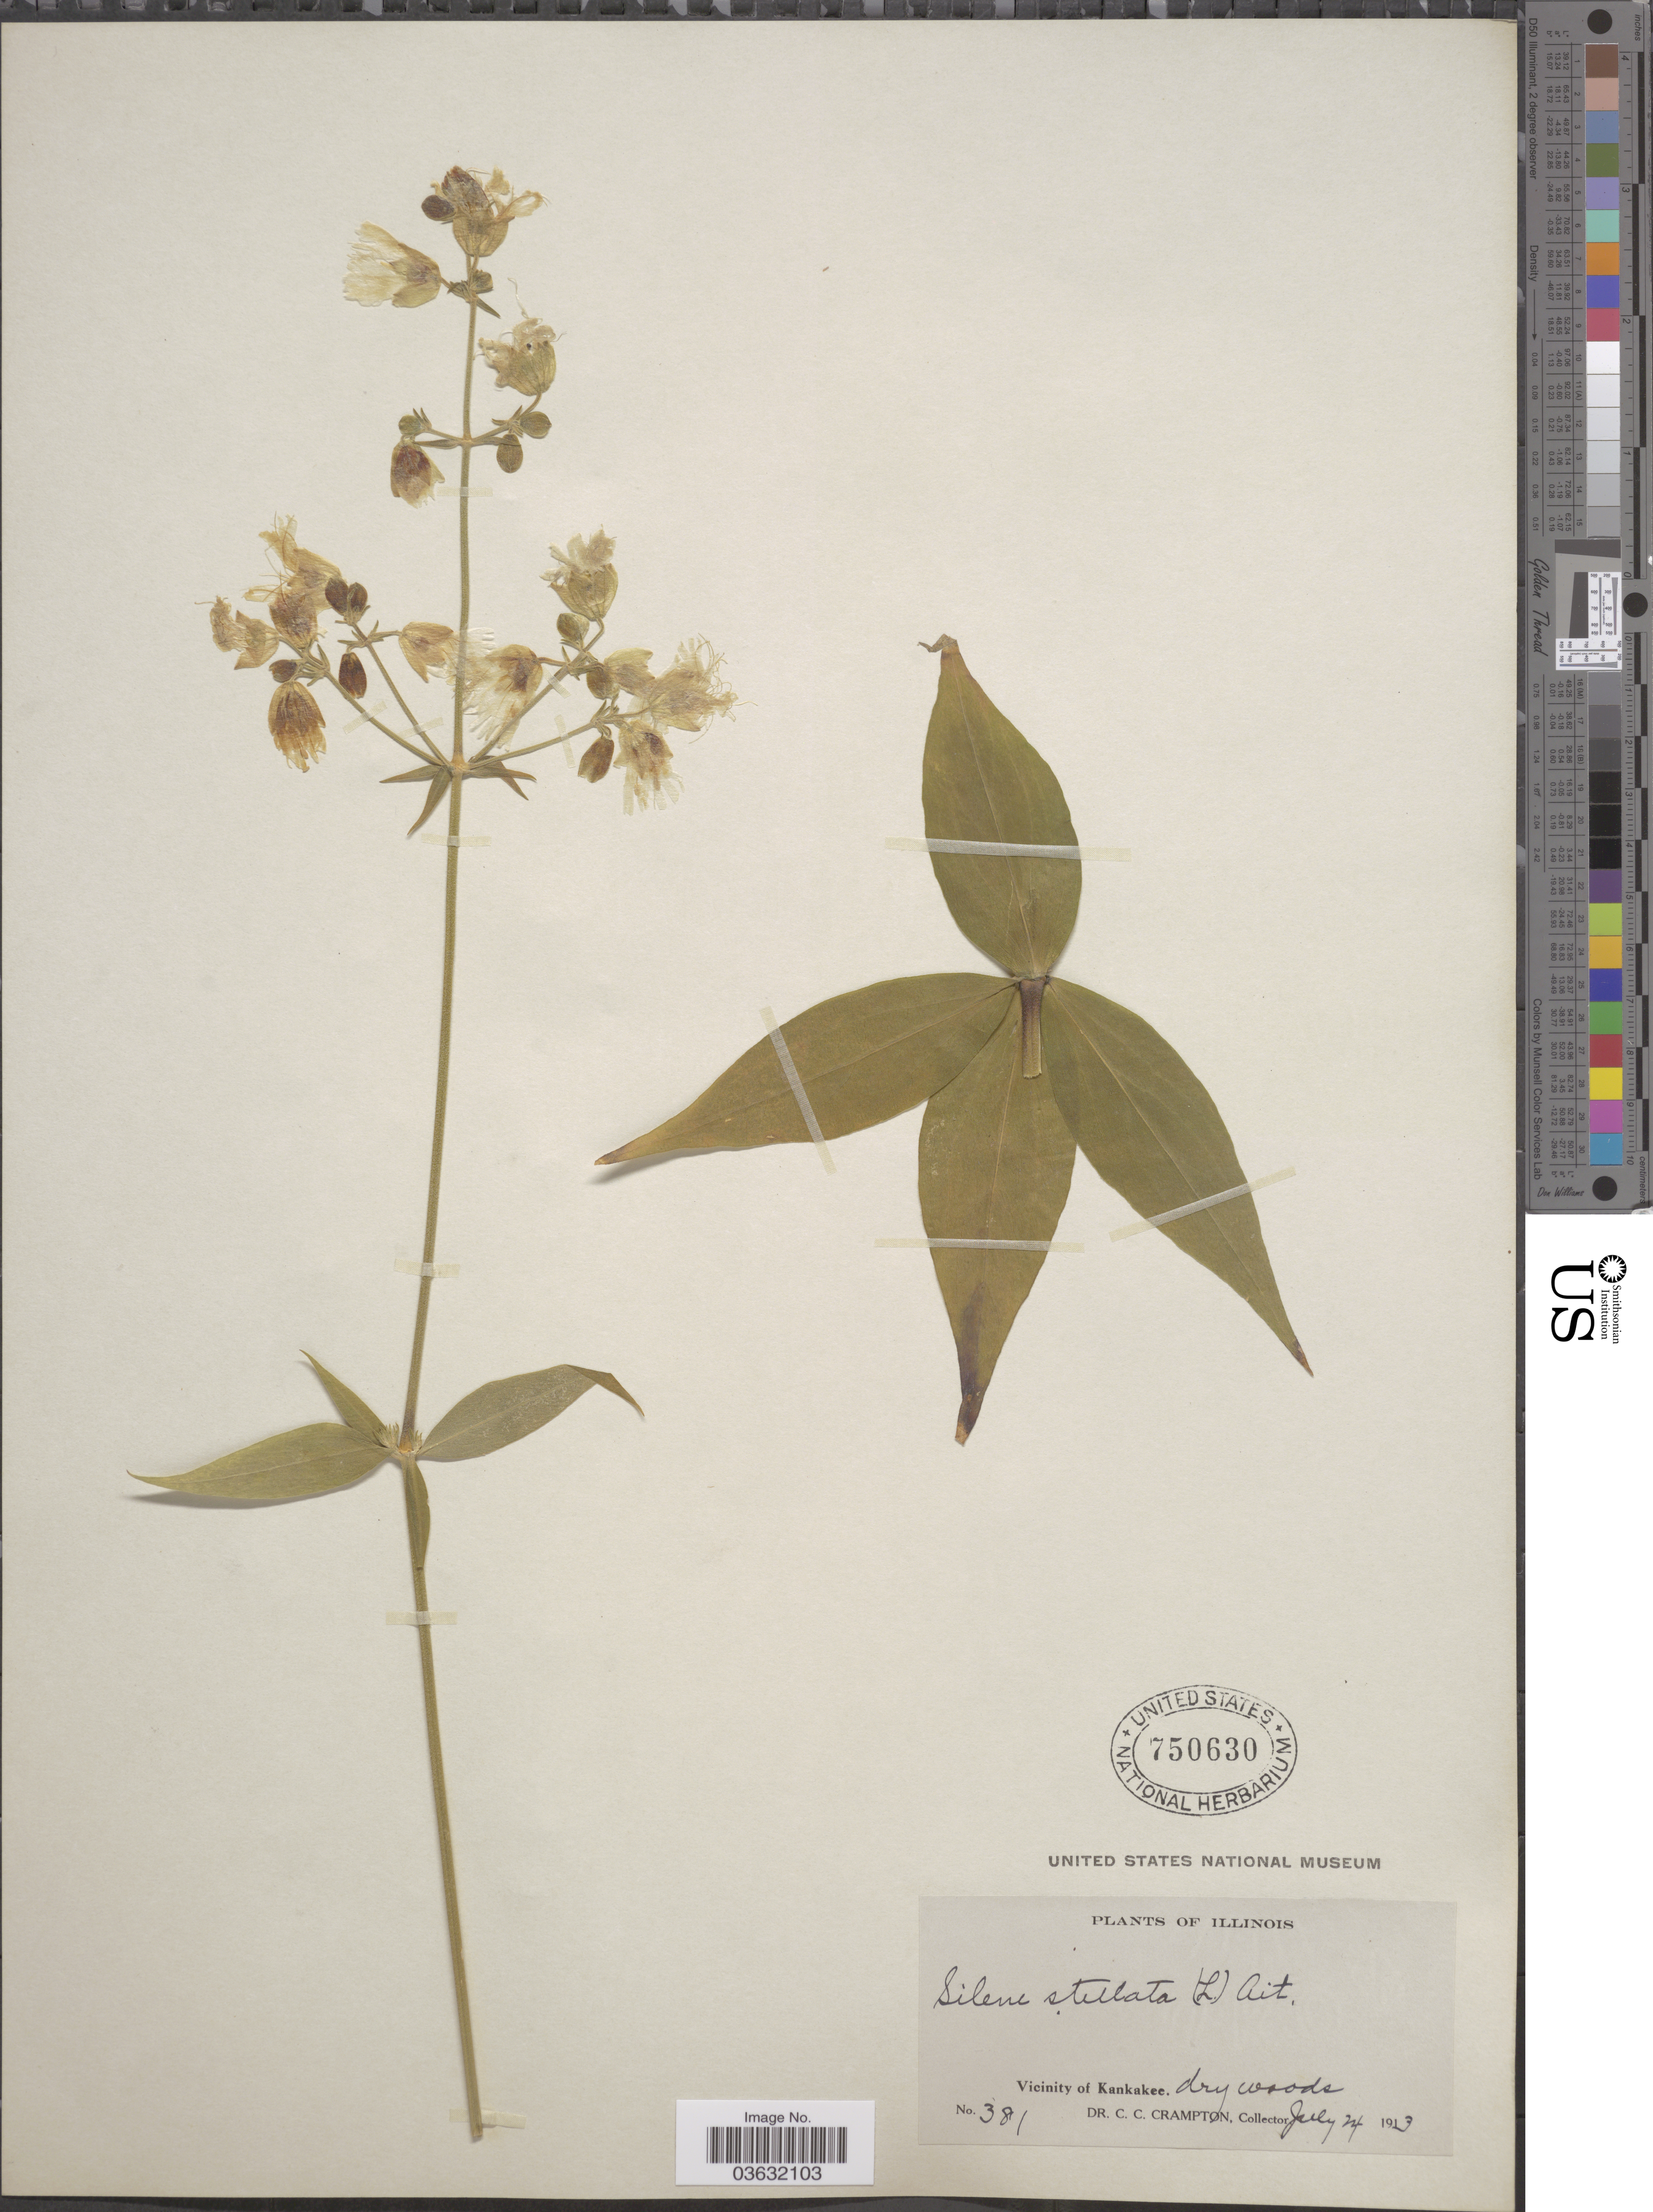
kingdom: Plantae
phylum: Tracheophyta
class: Magnoliopsida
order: Caryophyllales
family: Caryophyllaceae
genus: Silene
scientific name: Silene stellata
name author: (L.) Coyte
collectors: C. Crampton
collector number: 381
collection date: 1913-07-24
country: United States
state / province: Illinois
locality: Vicinity of Kankakee.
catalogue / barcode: US 750630